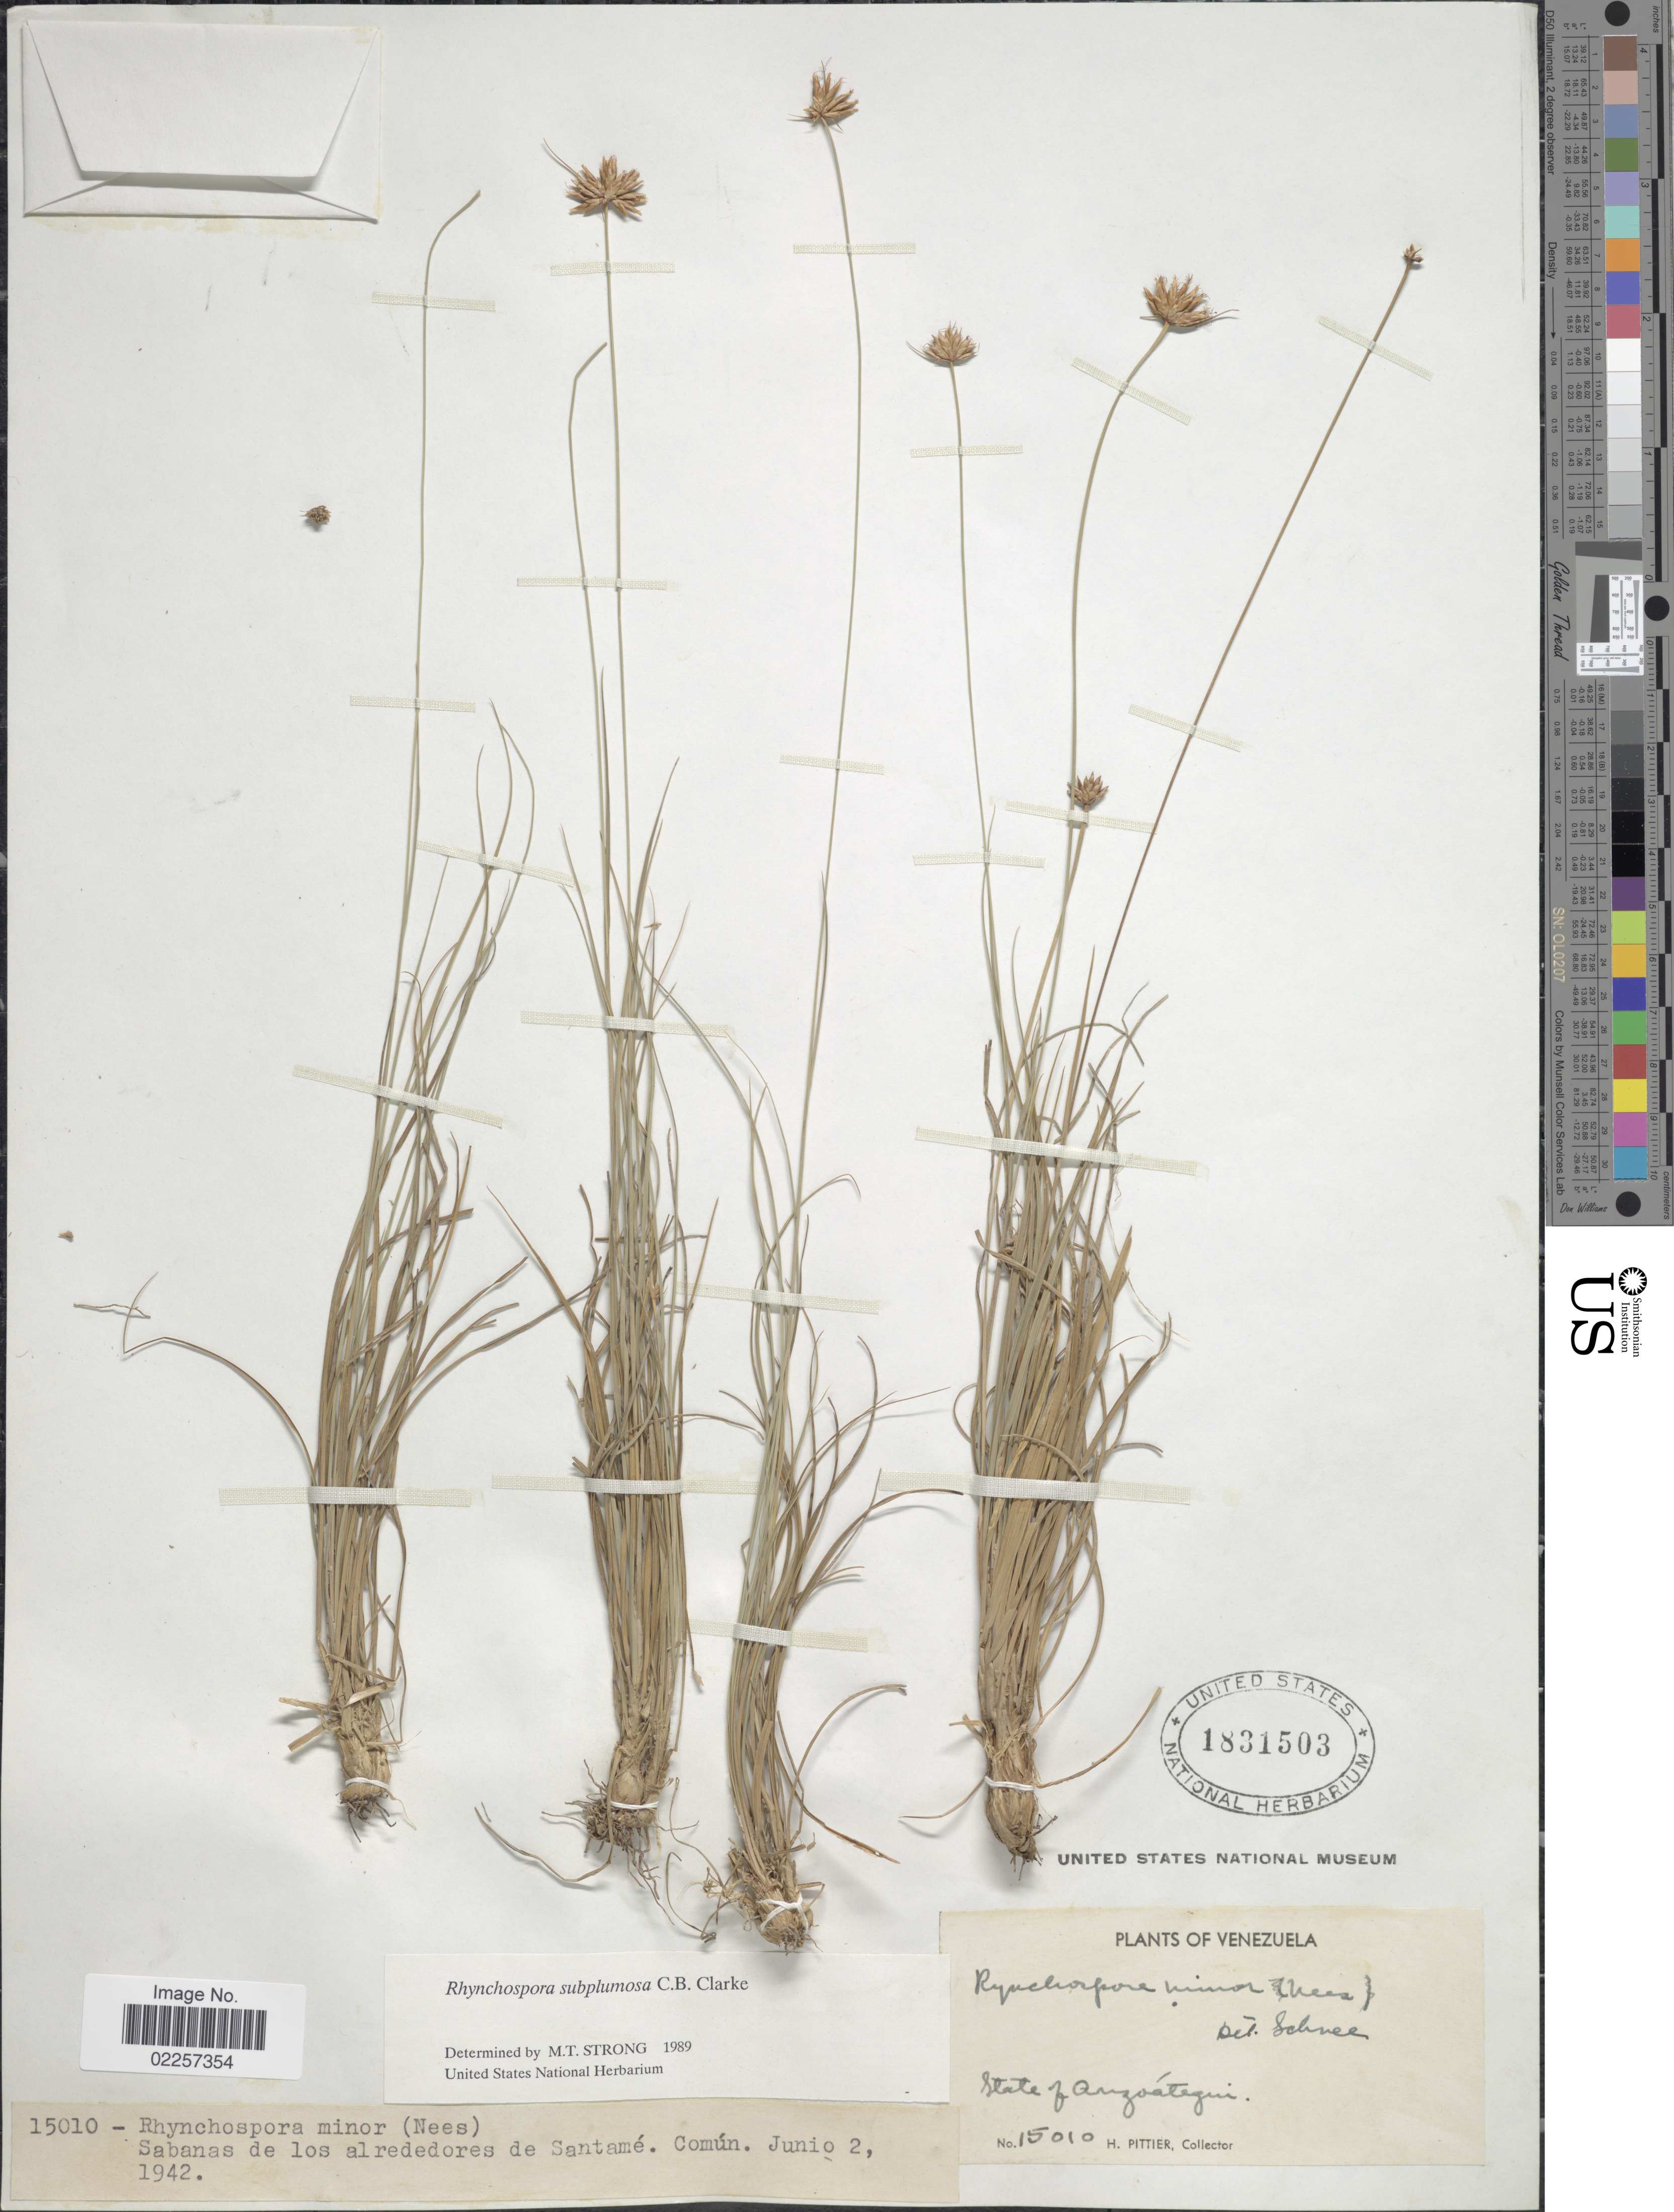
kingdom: Plantae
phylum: Tracheophyta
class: Liliopsida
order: Poales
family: Cyperaceae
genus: Rhynchospora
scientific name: Rhynchospora subplumosa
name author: C.B. Clarke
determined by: Alves, K.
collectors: H. F. Pittier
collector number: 15010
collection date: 1942-06-02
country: Venezuela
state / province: Anzoategui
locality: Sabanas de los alrededores de Santame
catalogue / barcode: US 1831503